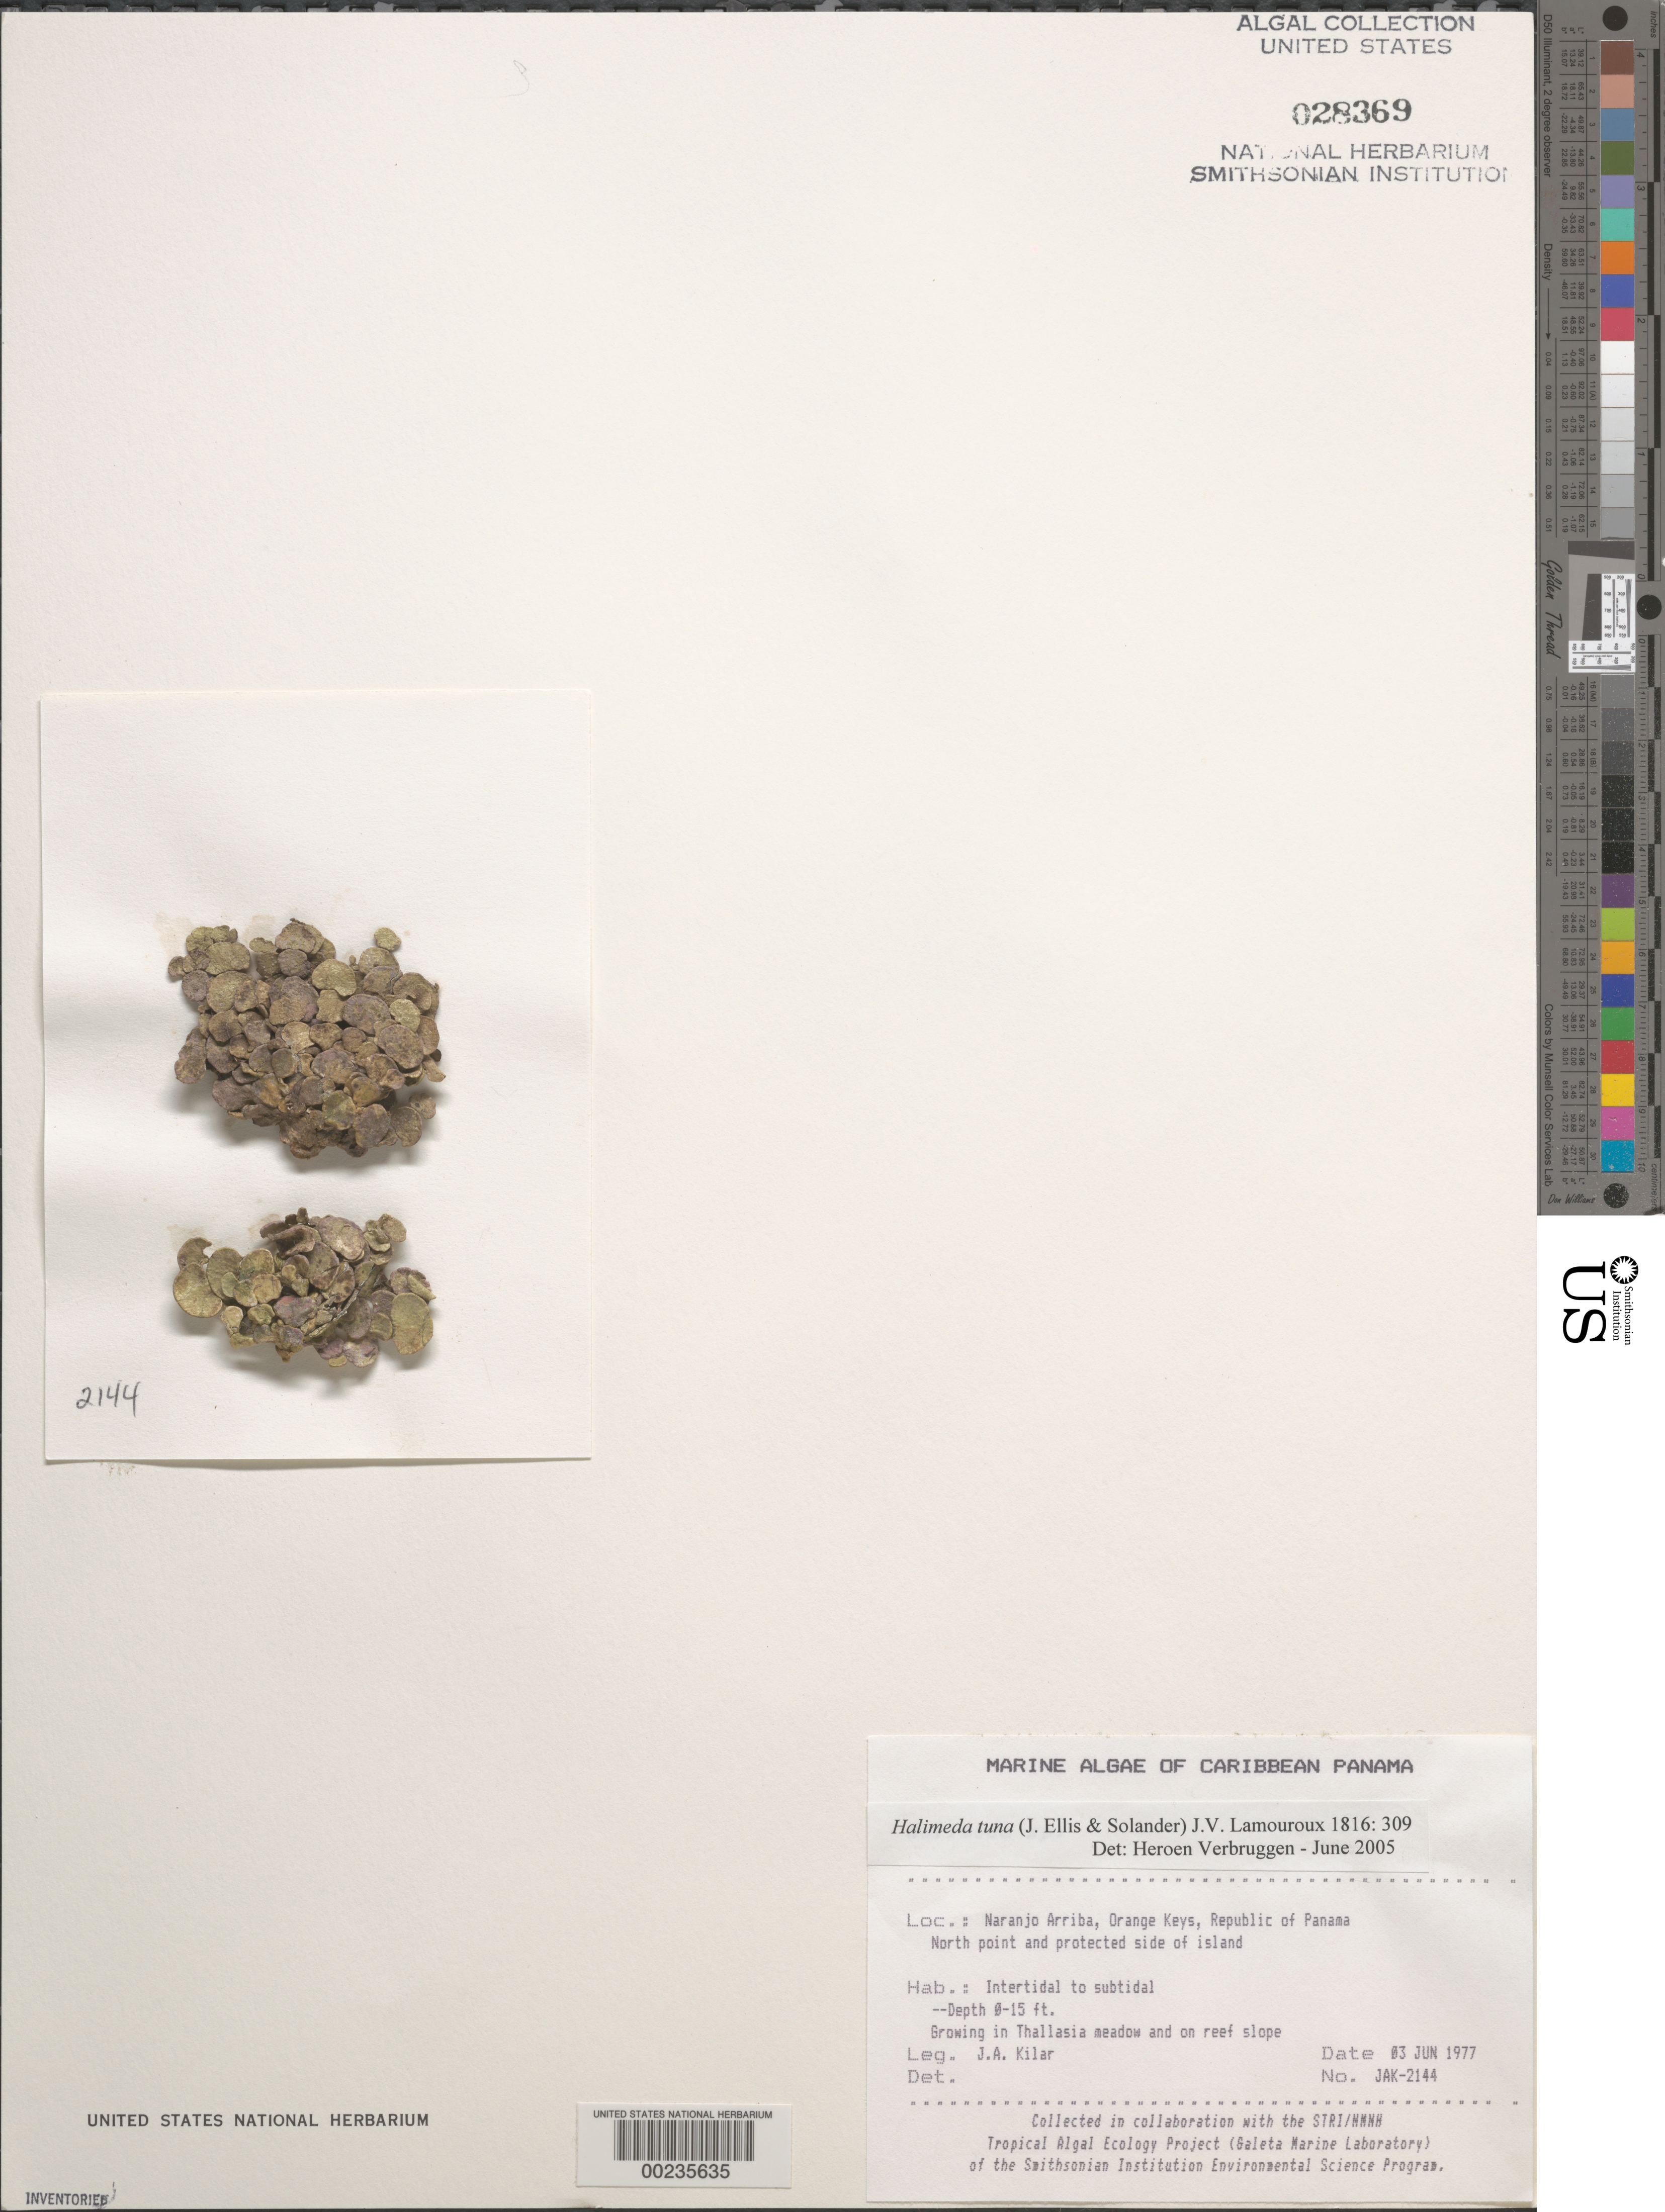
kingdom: Plantae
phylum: Chlorophyta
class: Ulvophyceae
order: Bryopsidales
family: Halimedaceae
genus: Halimeda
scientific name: Halimeda tuna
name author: (J. Ellis & Sol.) J.V.Lamouroux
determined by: Verbruggen, H.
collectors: J. A. Kilar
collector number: JAK-2144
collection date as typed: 03 Jun 1977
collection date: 1977-06-03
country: Panama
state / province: Colón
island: Naranjo Arriba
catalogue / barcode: US 28369